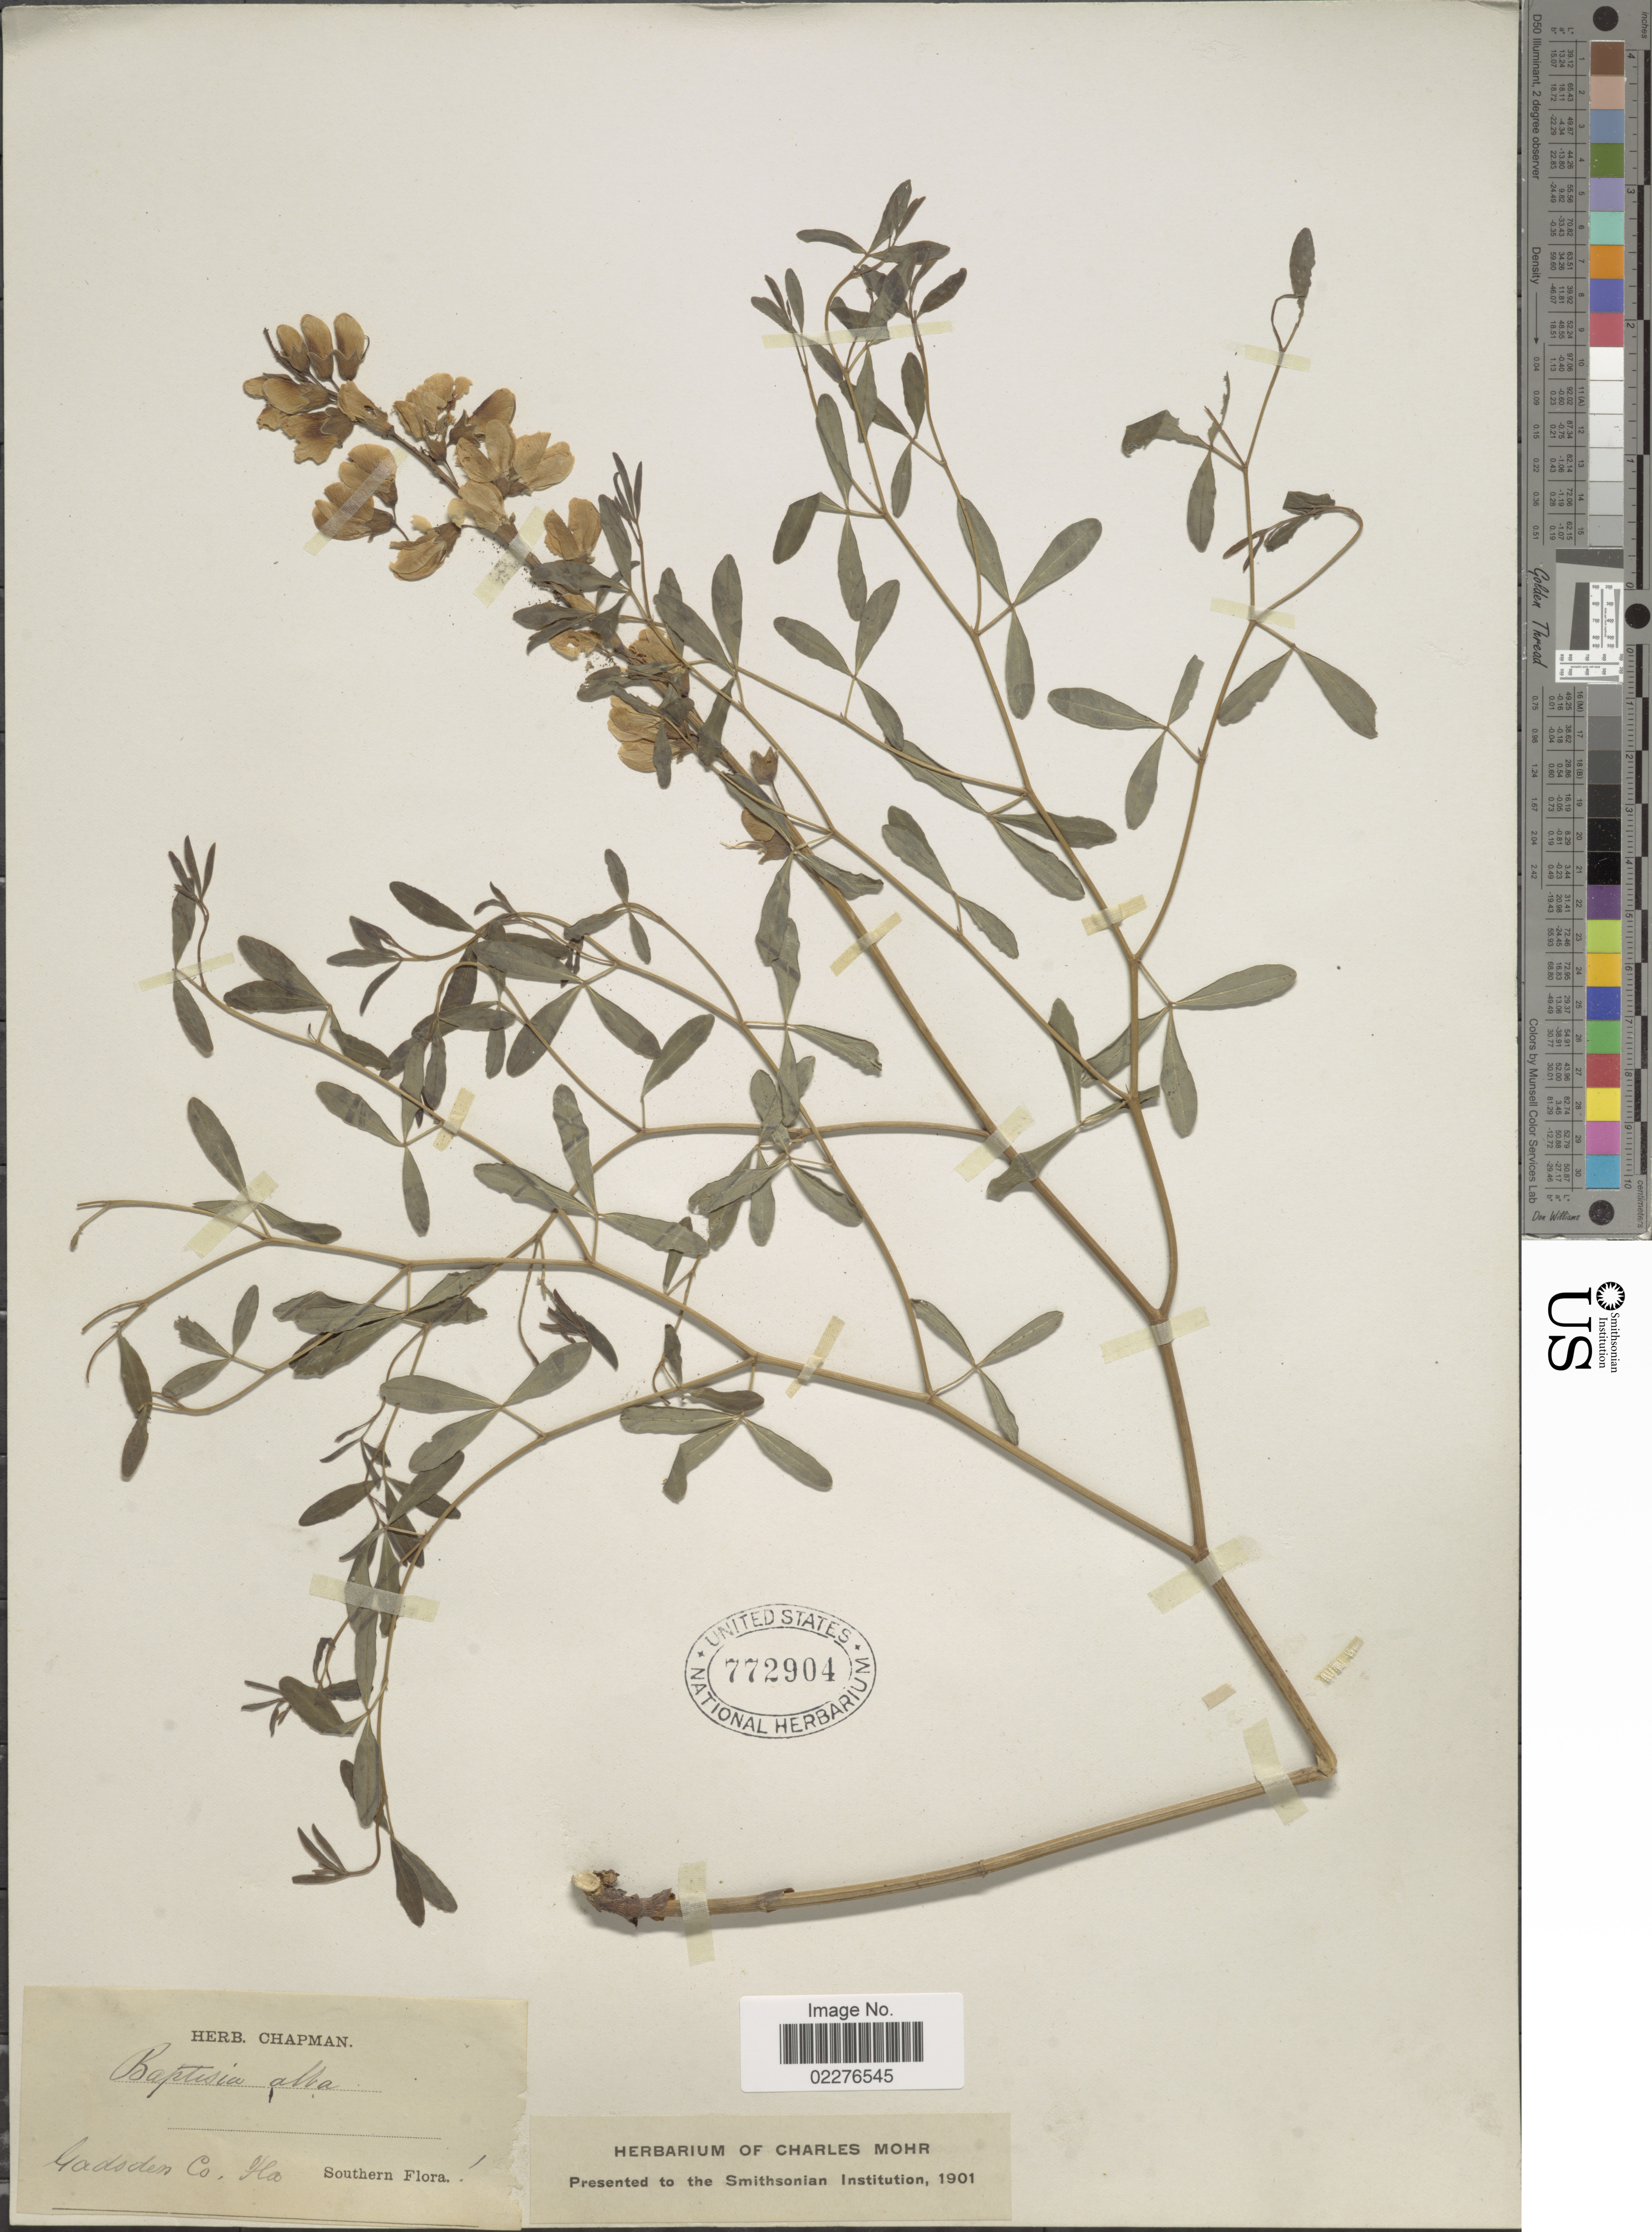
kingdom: Plantae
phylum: Tracheophyta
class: Magnoliopsida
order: Fabales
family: Fabaceae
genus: Baptisia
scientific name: Baptisia alba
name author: (L.) Vent.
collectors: ex herb. Chapman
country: United States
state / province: Florida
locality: Gadsden Co, Fla, Southern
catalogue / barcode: US 772904